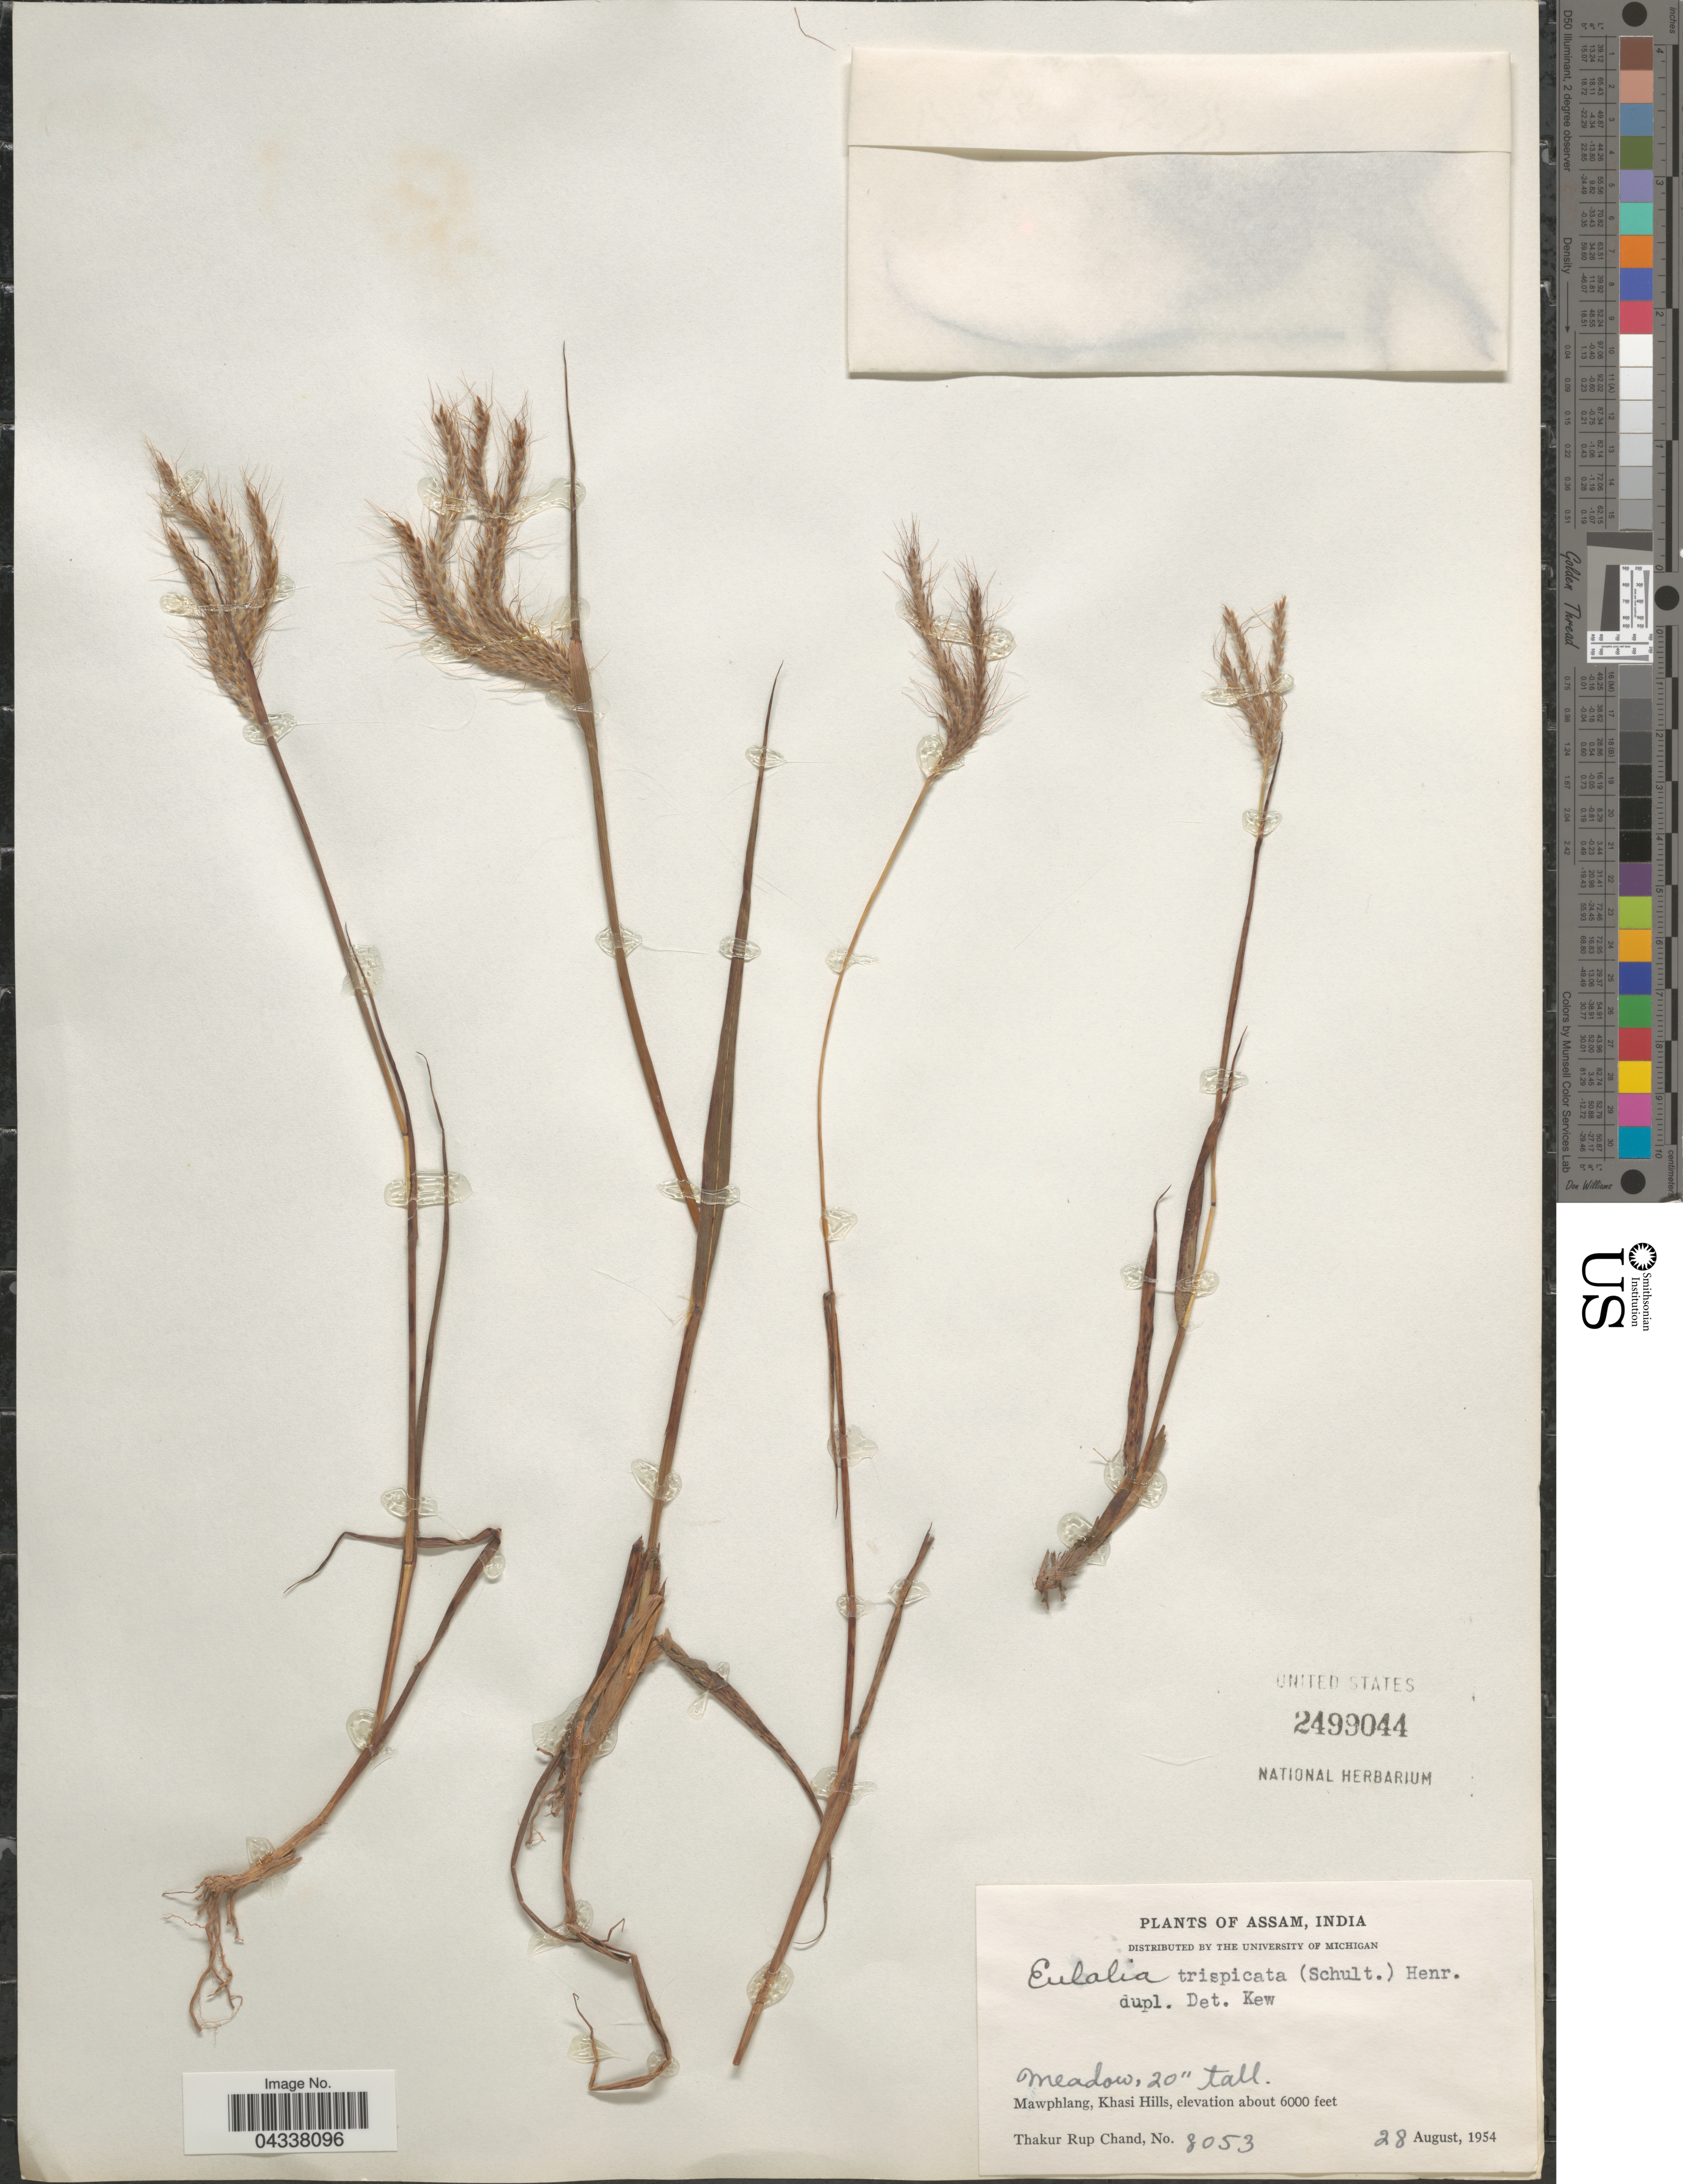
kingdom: Plantae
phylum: Tracheophyta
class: Liliopsida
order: Poales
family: Poaceae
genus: Pseudopogonatherum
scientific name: Pseudopogonatherum trispicatum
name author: (Schult.) Ohwi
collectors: T. R. Chand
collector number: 8053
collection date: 1954-08-28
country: India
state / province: Meghalaya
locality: Mawphlang, Khasi Hills.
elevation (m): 1829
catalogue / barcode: US 2499044